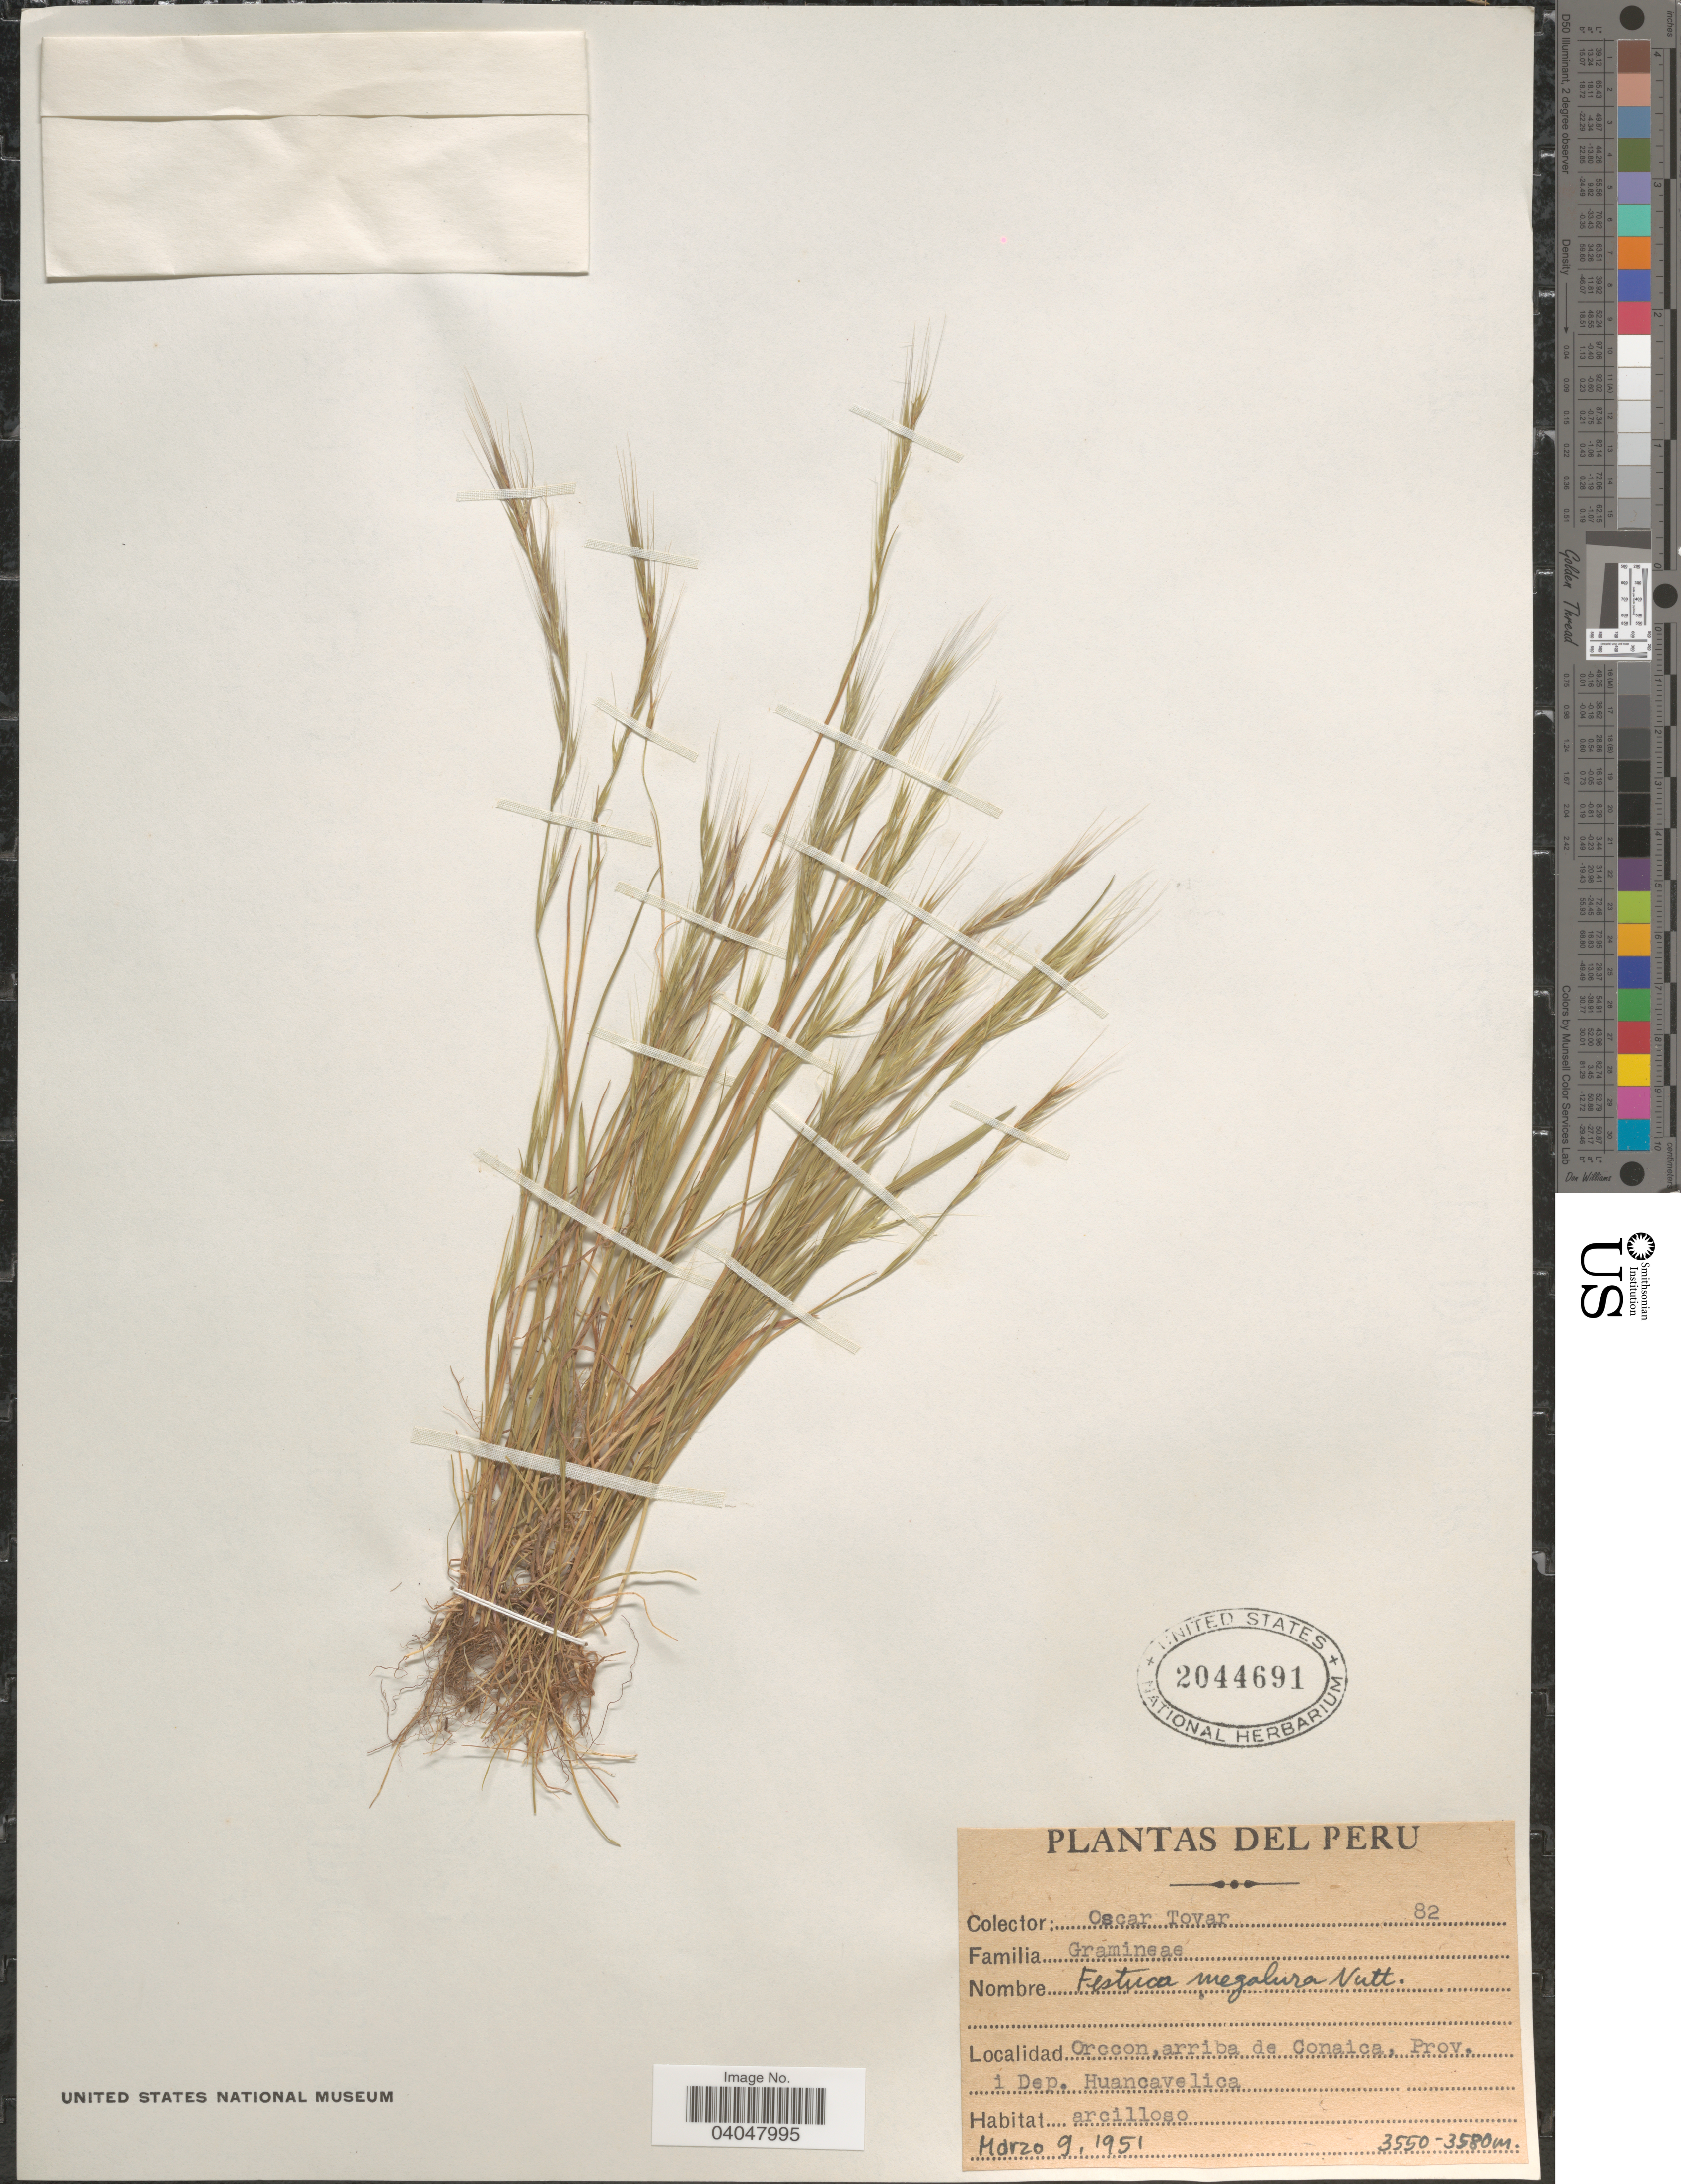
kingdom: Plantae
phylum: Tracheophyta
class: Liliopsida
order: Poales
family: Poaceae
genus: Festuca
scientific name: Festuca megalura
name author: Nutt.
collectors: Ó. Tovar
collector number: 82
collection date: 1951-03-09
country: Peru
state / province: Huancavelica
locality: Orccon, arriba de Conaica, Prov. i Dep. Huancavelica.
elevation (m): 3550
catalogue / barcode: US 2044691